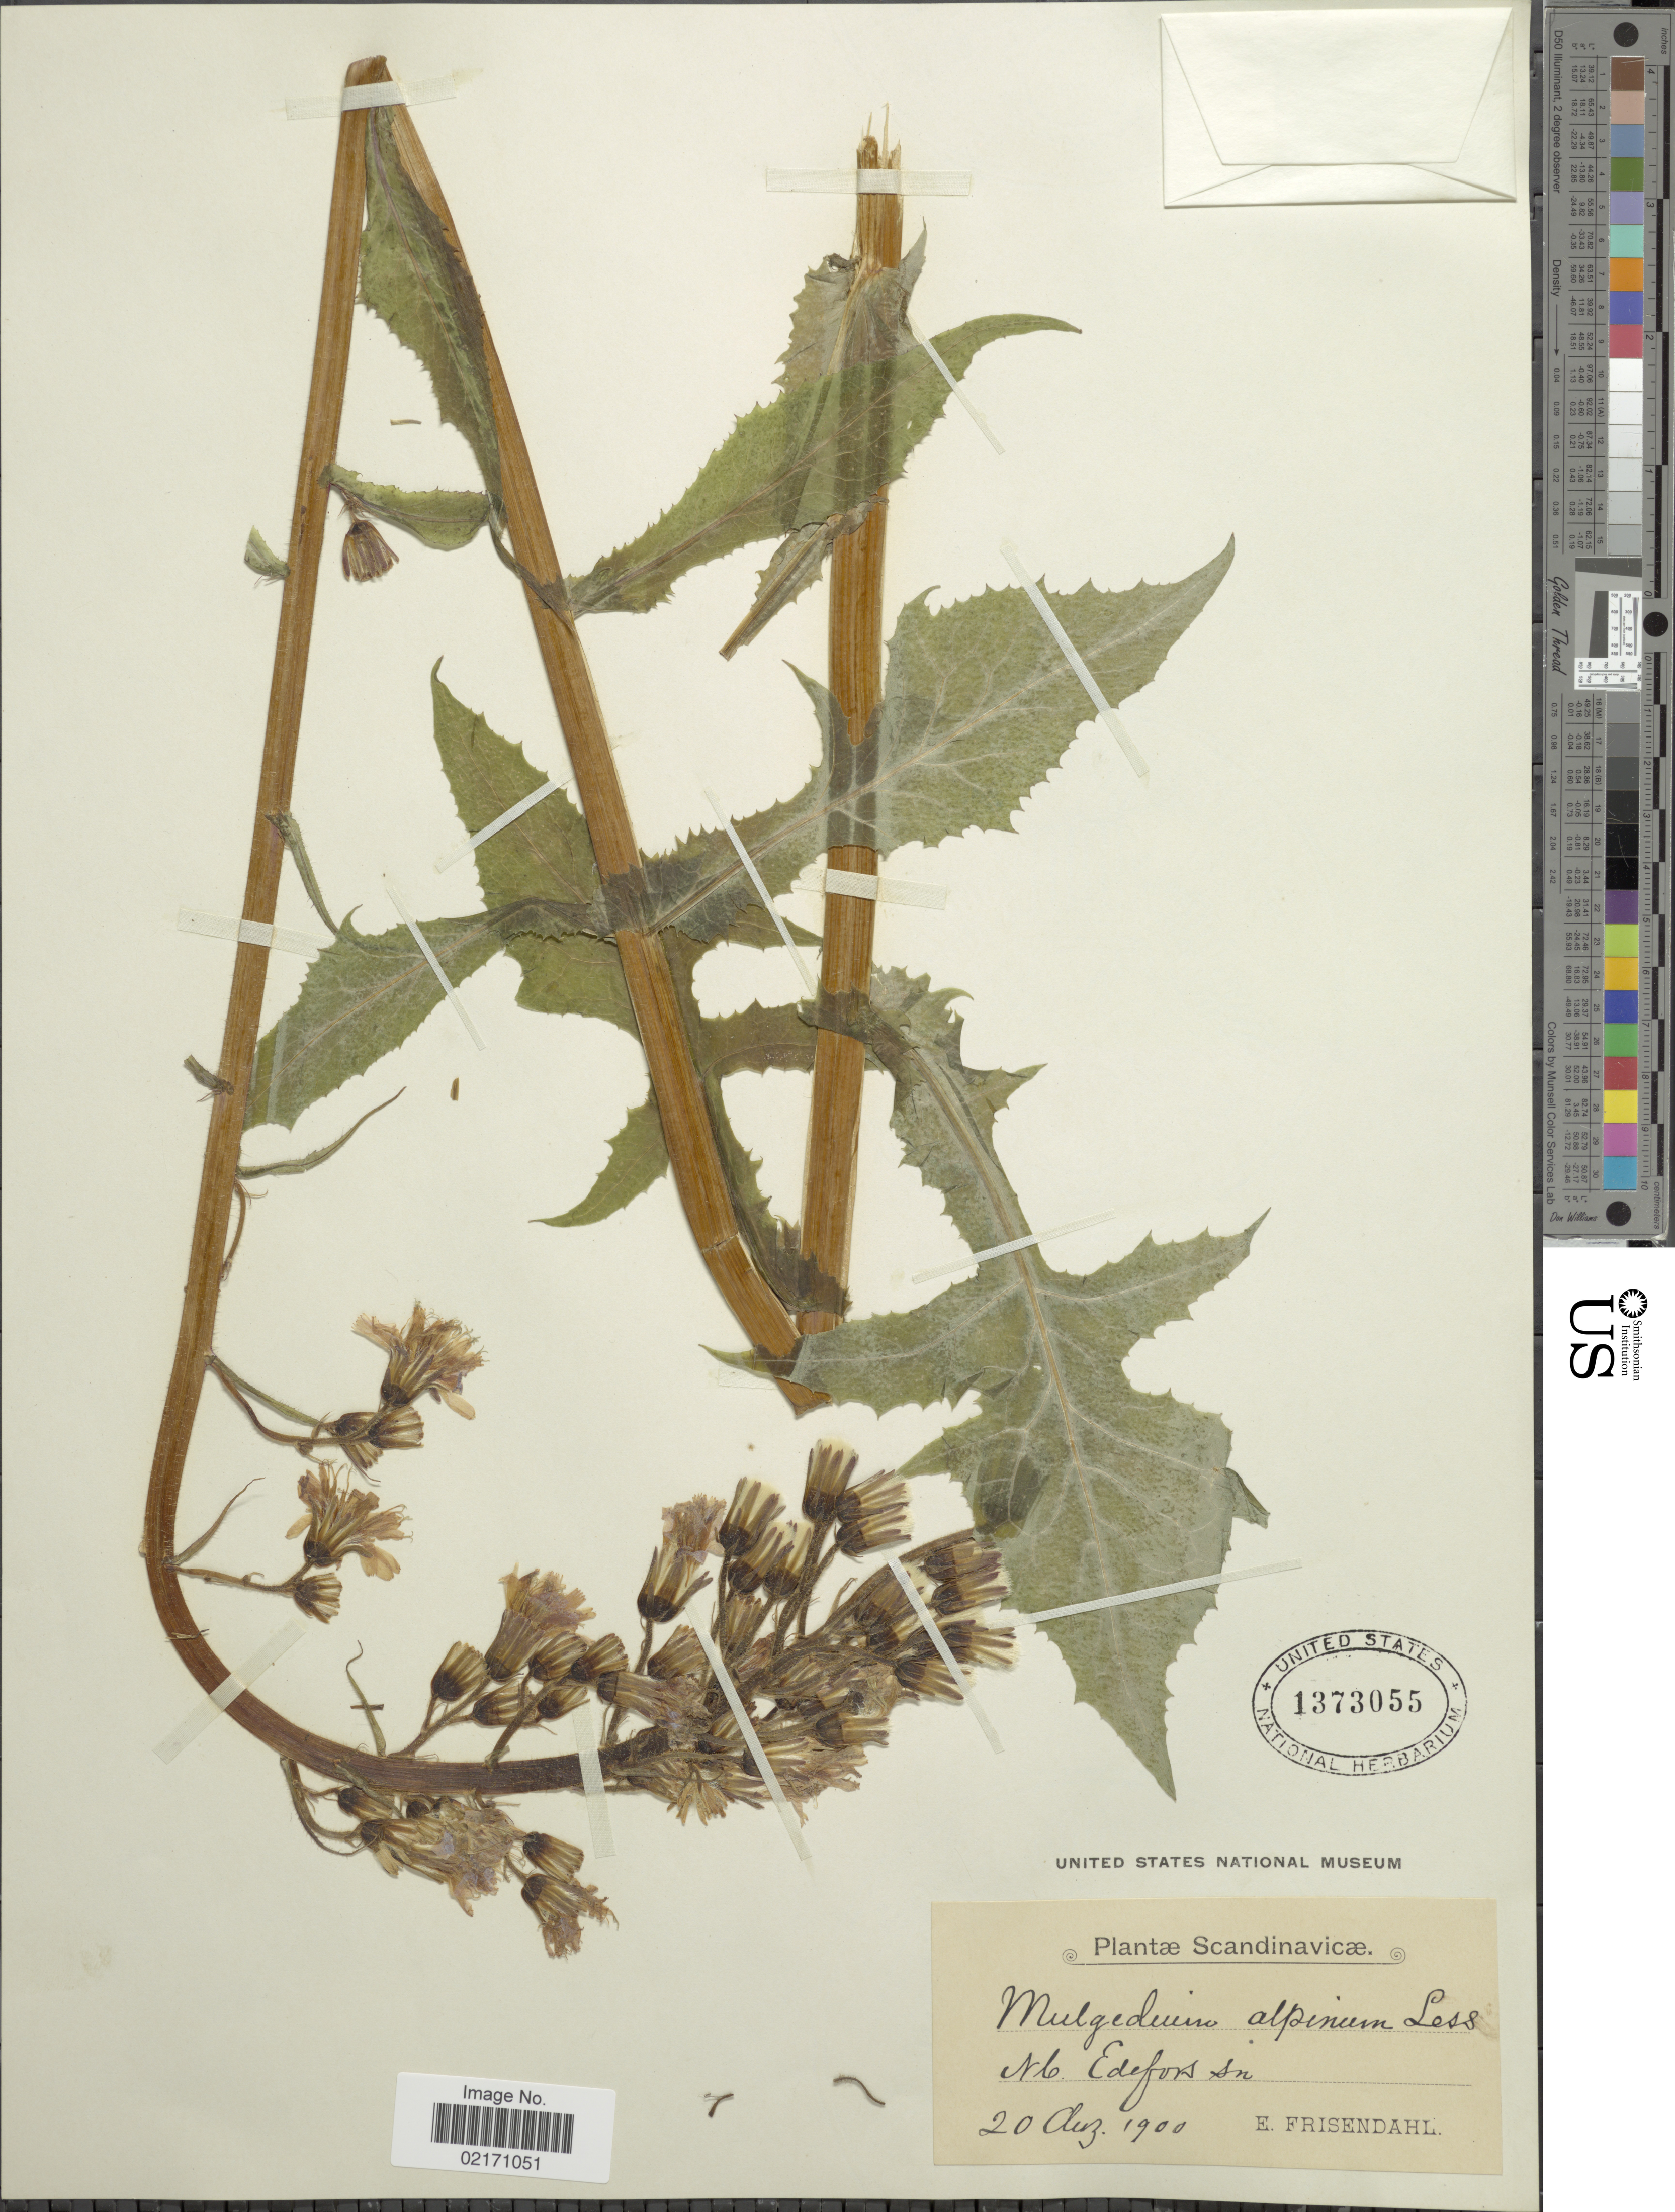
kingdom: Plantae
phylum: Tracheophyta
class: Magnoliopsida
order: Asterales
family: Asteraceae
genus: Lactuca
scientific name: Lactuca alpina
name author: (L.) A. Gray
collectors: E. Frisendahl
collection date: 1900-08-20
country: Sweden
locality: Scandinavicae, Nb. Edefors sn.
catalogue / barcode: US 1373055